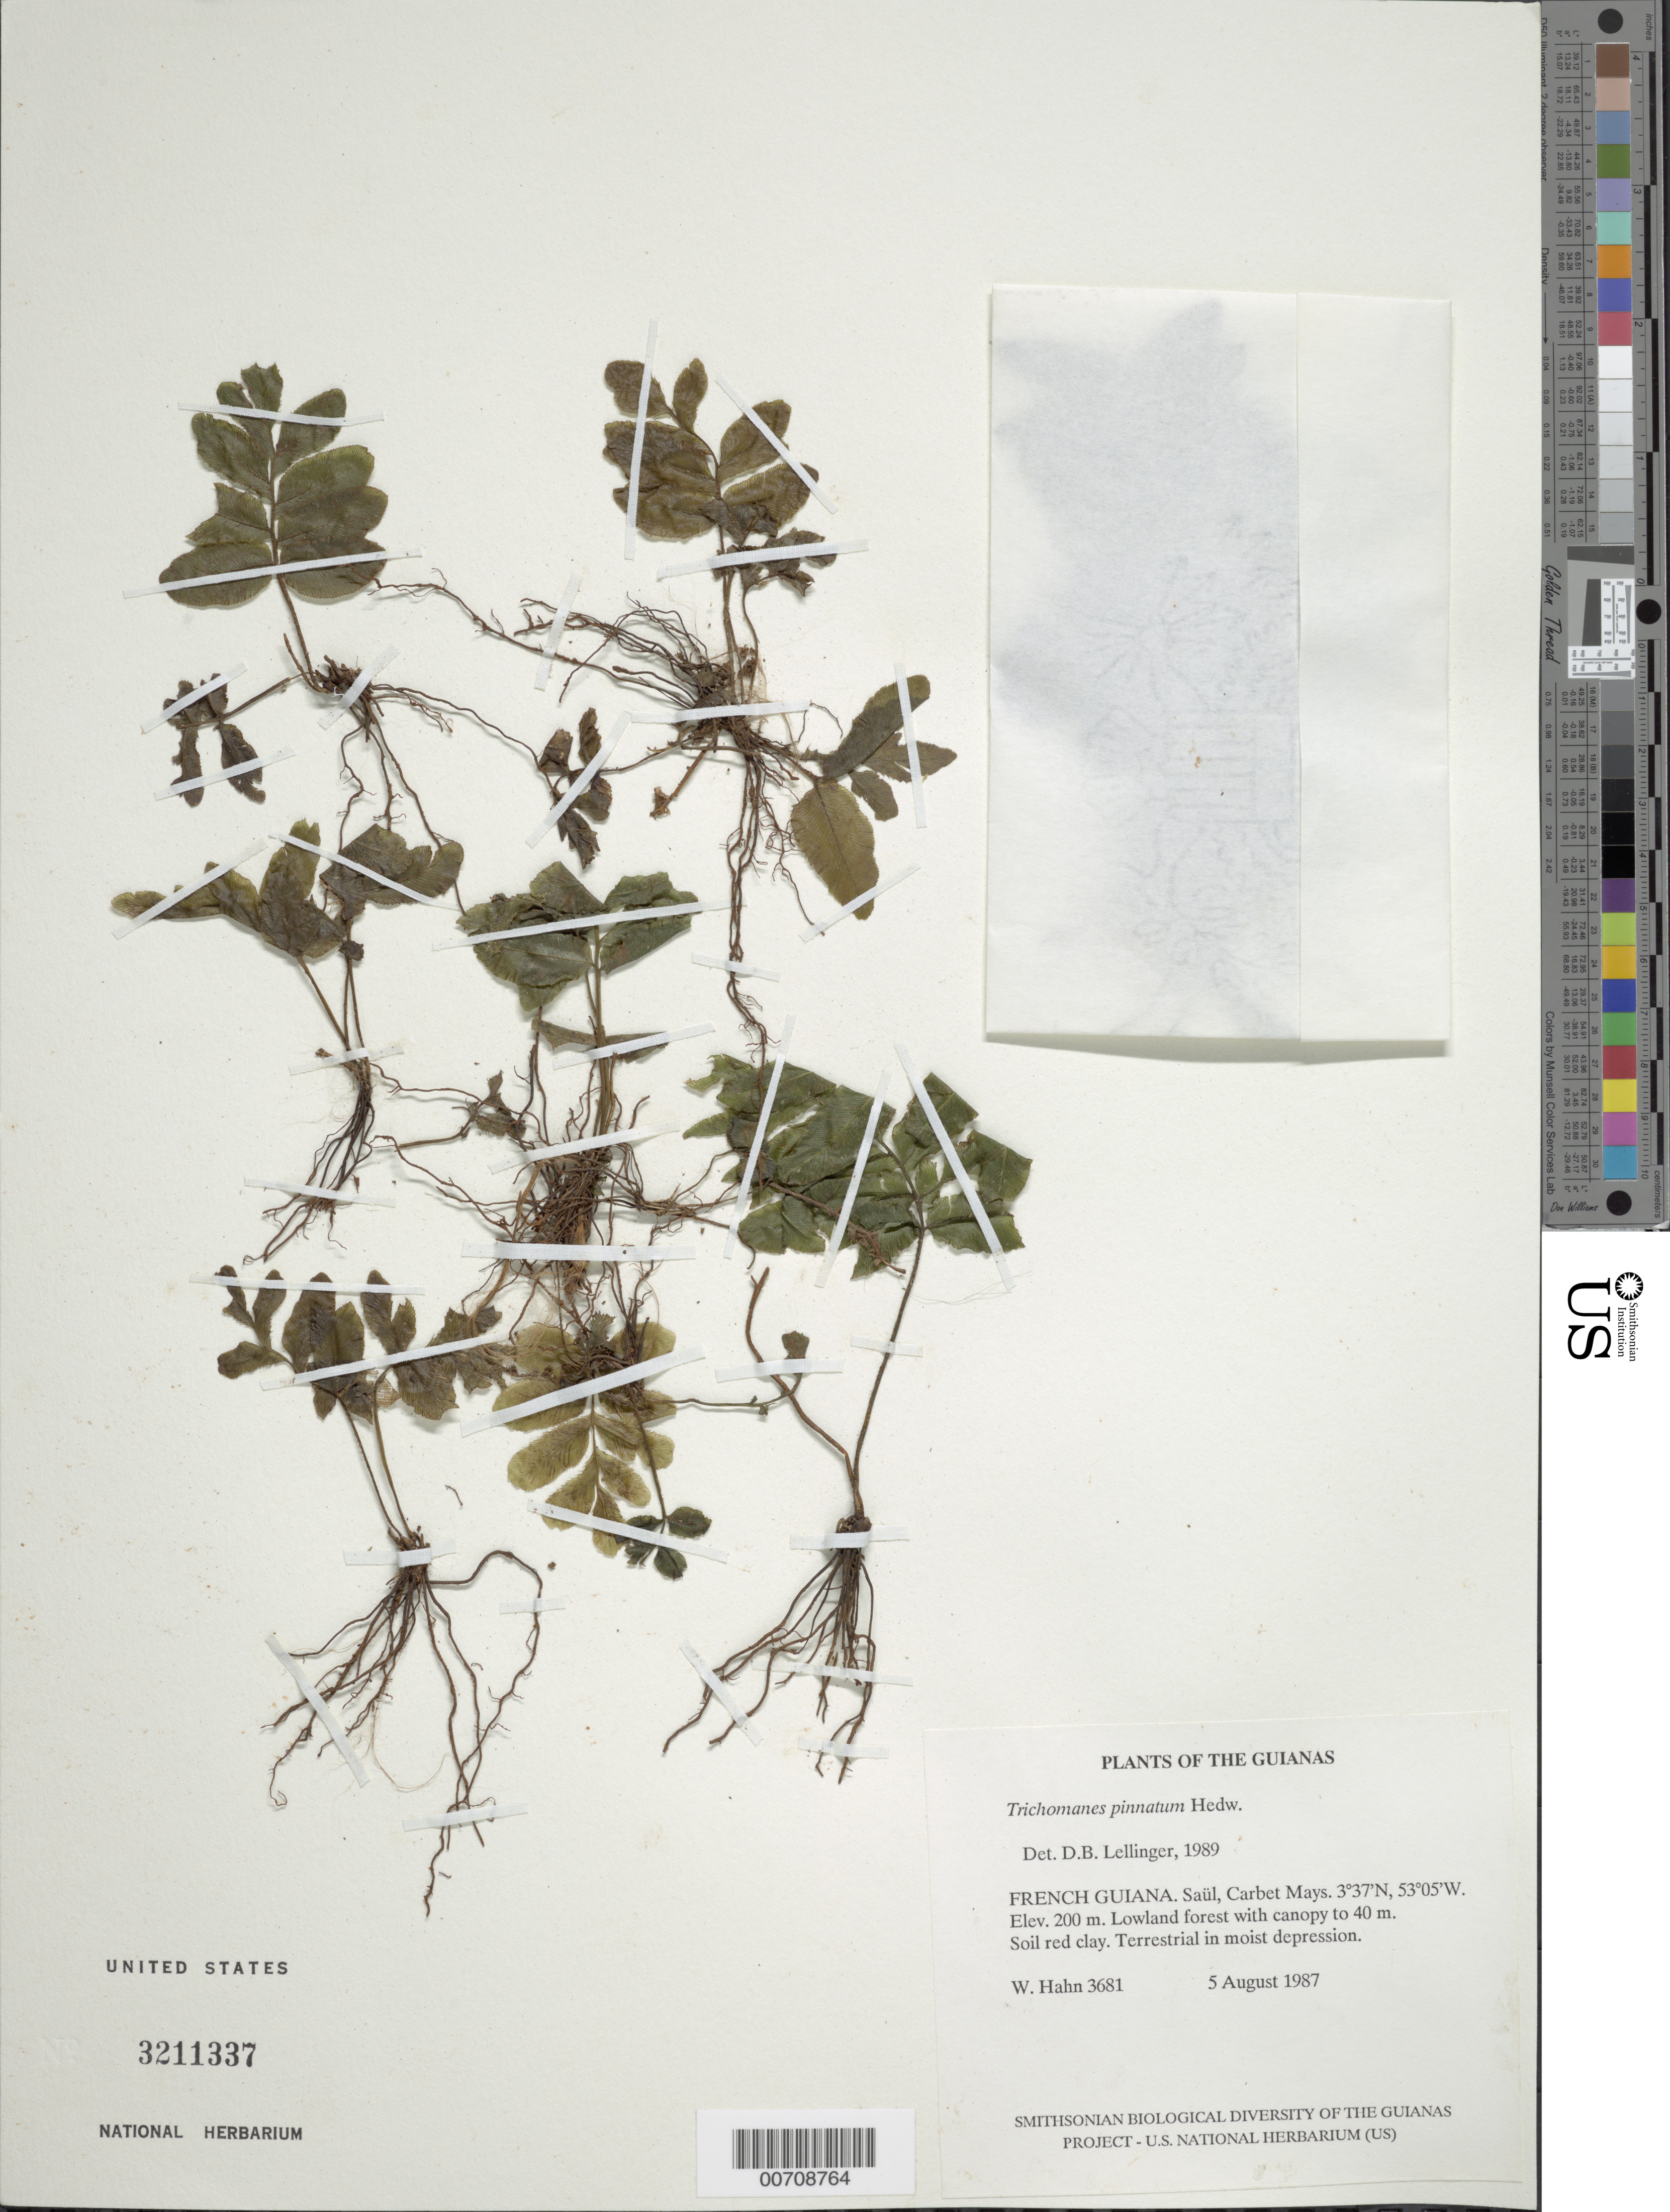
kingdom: Plantae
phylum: Tracheophyta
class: Polypodiopsida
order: Hymenophyllales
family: Hymenophyllaceae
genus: Trichomanes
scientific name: Trichomanes pinnatum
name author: Hedw.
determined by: Lellinger, David B., (BOT), Smithsonian Institution - National Museum of Natural History (UNITED STATES)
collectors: W. Hahn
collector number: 3681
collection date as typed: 5 August 1987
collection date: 1987-08-05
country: French Guiana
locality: Saül, Carbet Mays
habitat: Lowland forest with canopy to 40 m. Soil red clay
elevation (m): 200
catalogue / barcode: US 3211337